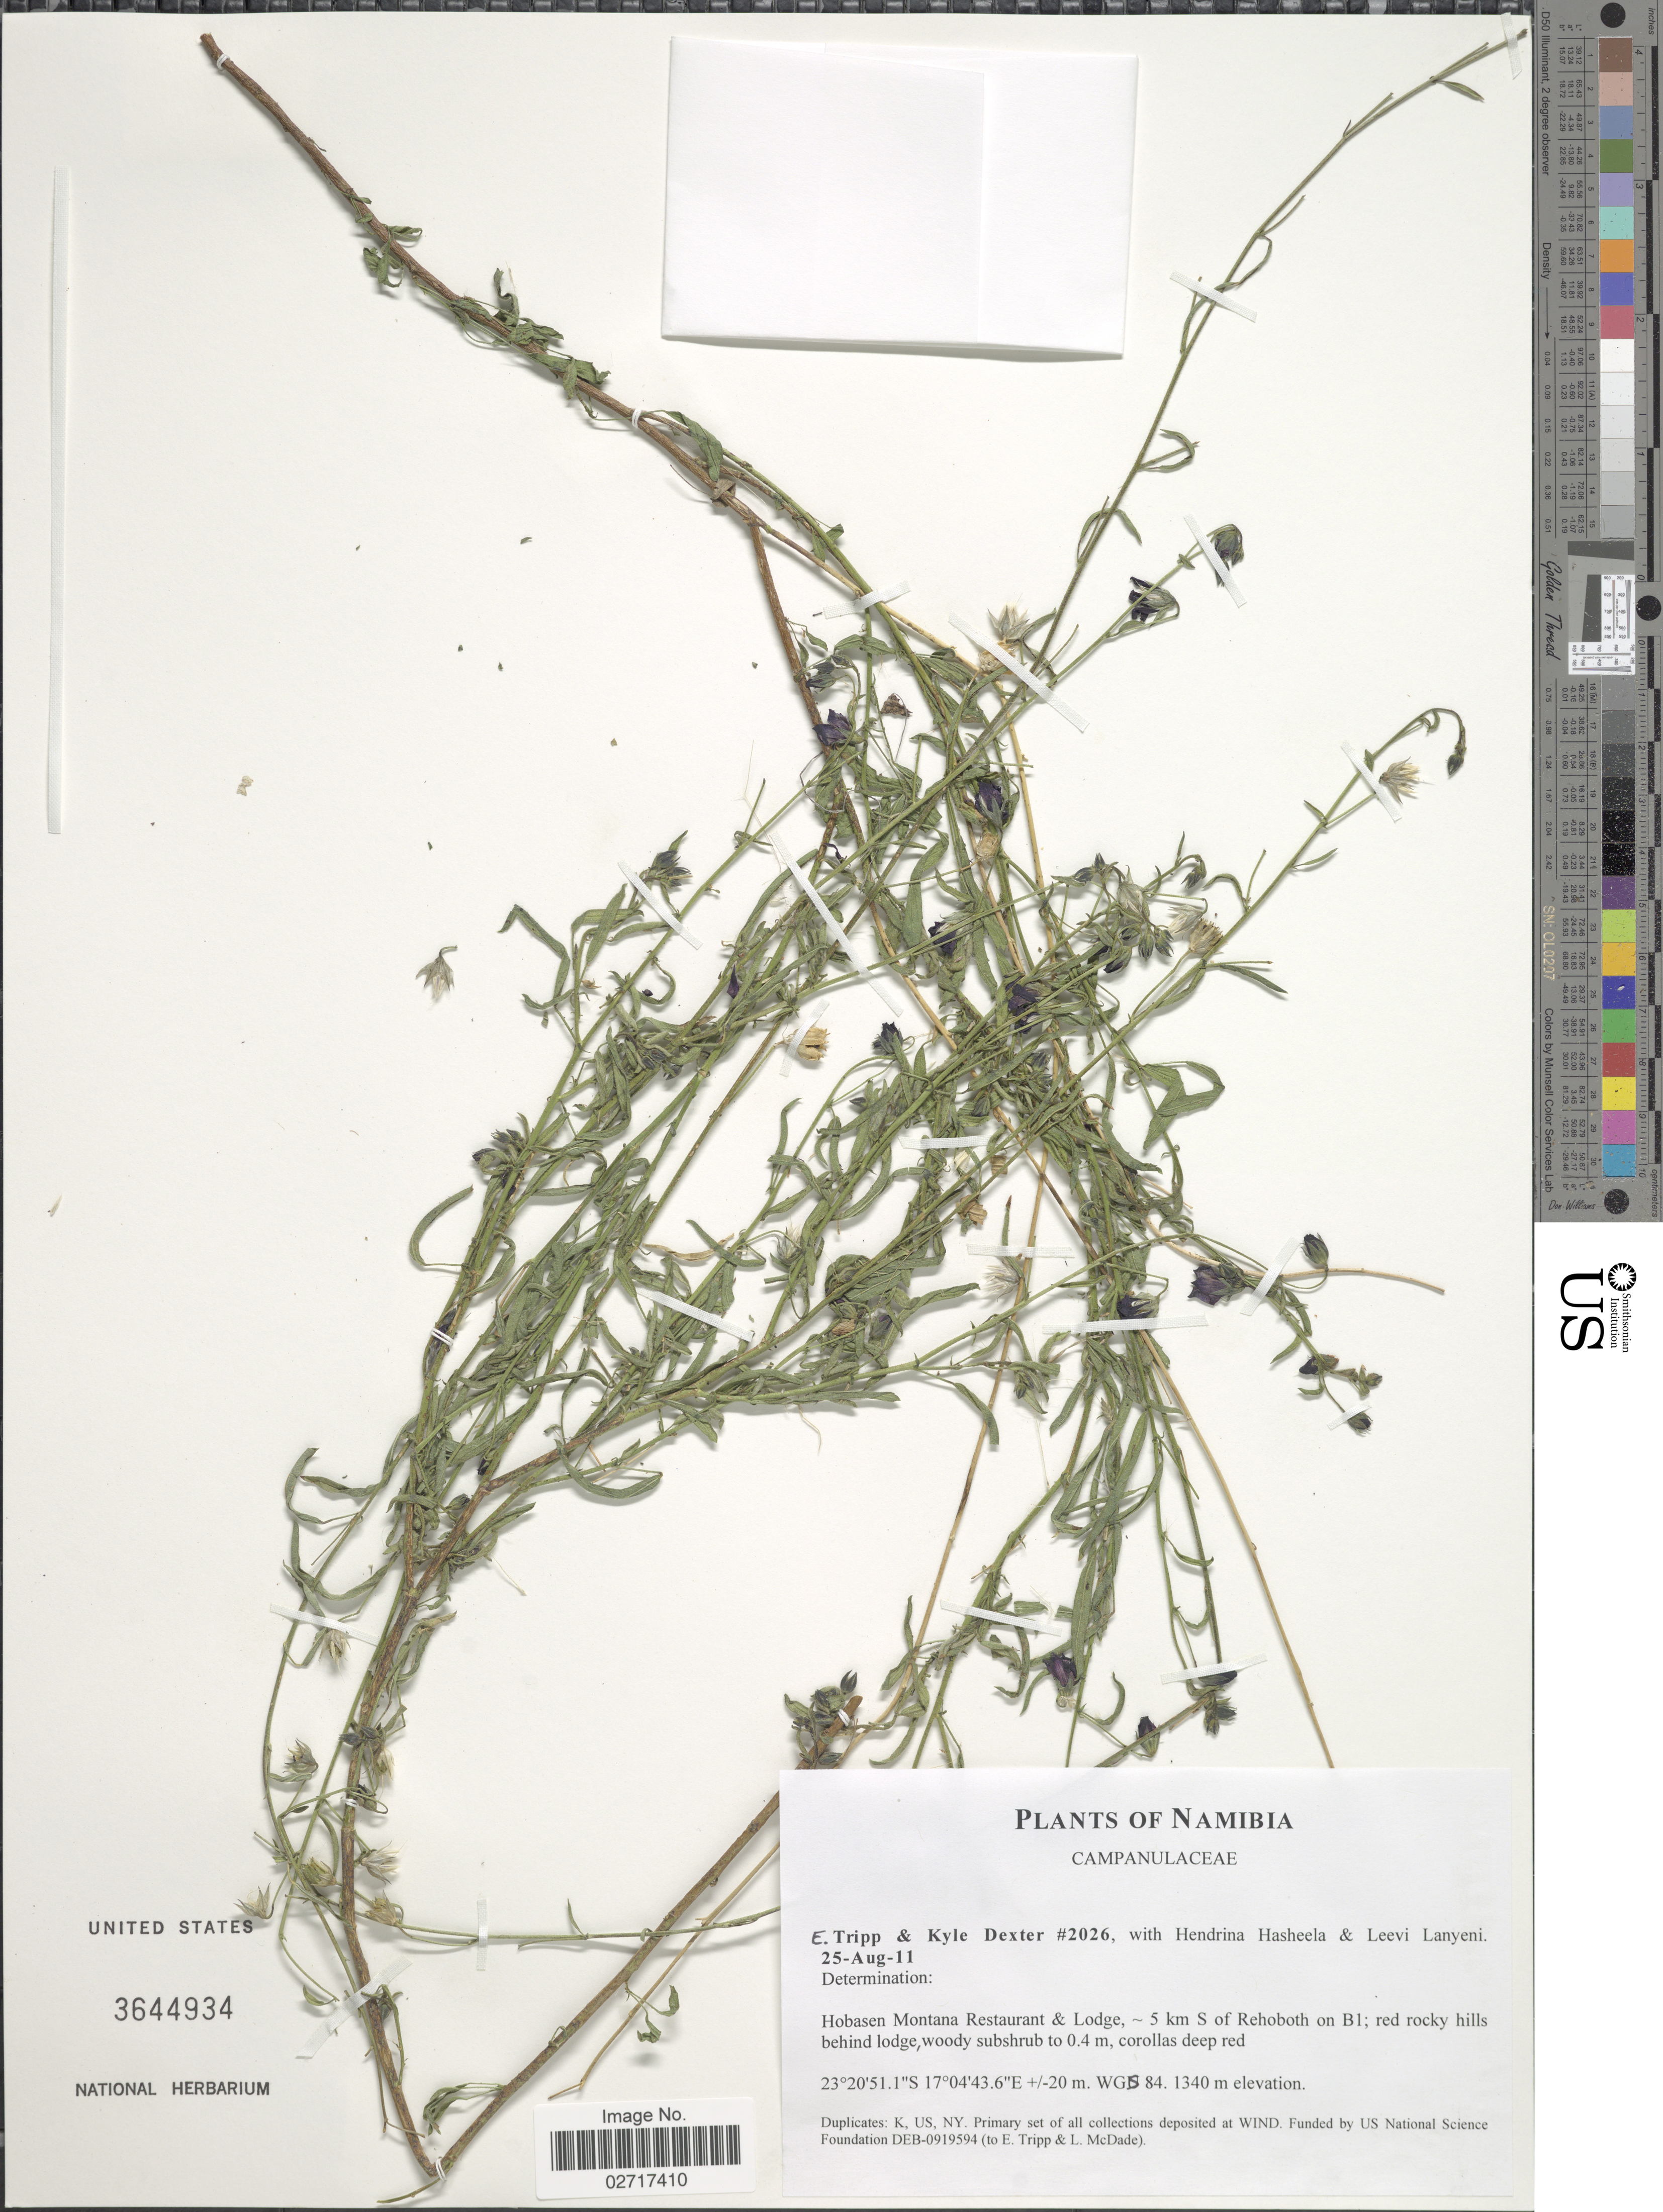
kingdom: Plantae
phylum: Tracheophyta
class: Magnoliopsida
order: Asterales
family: Campanulaceae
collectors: E. Tripp, K. Dexter, H. Hasheela & L. Lanyeni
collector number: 2026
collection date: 2011-08-25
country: Namibia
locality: Hobasan Montana Restaurant & Lodge, ~ 5 km S of Rehoboth on B1.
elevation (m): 1340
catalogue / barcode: US 3644934